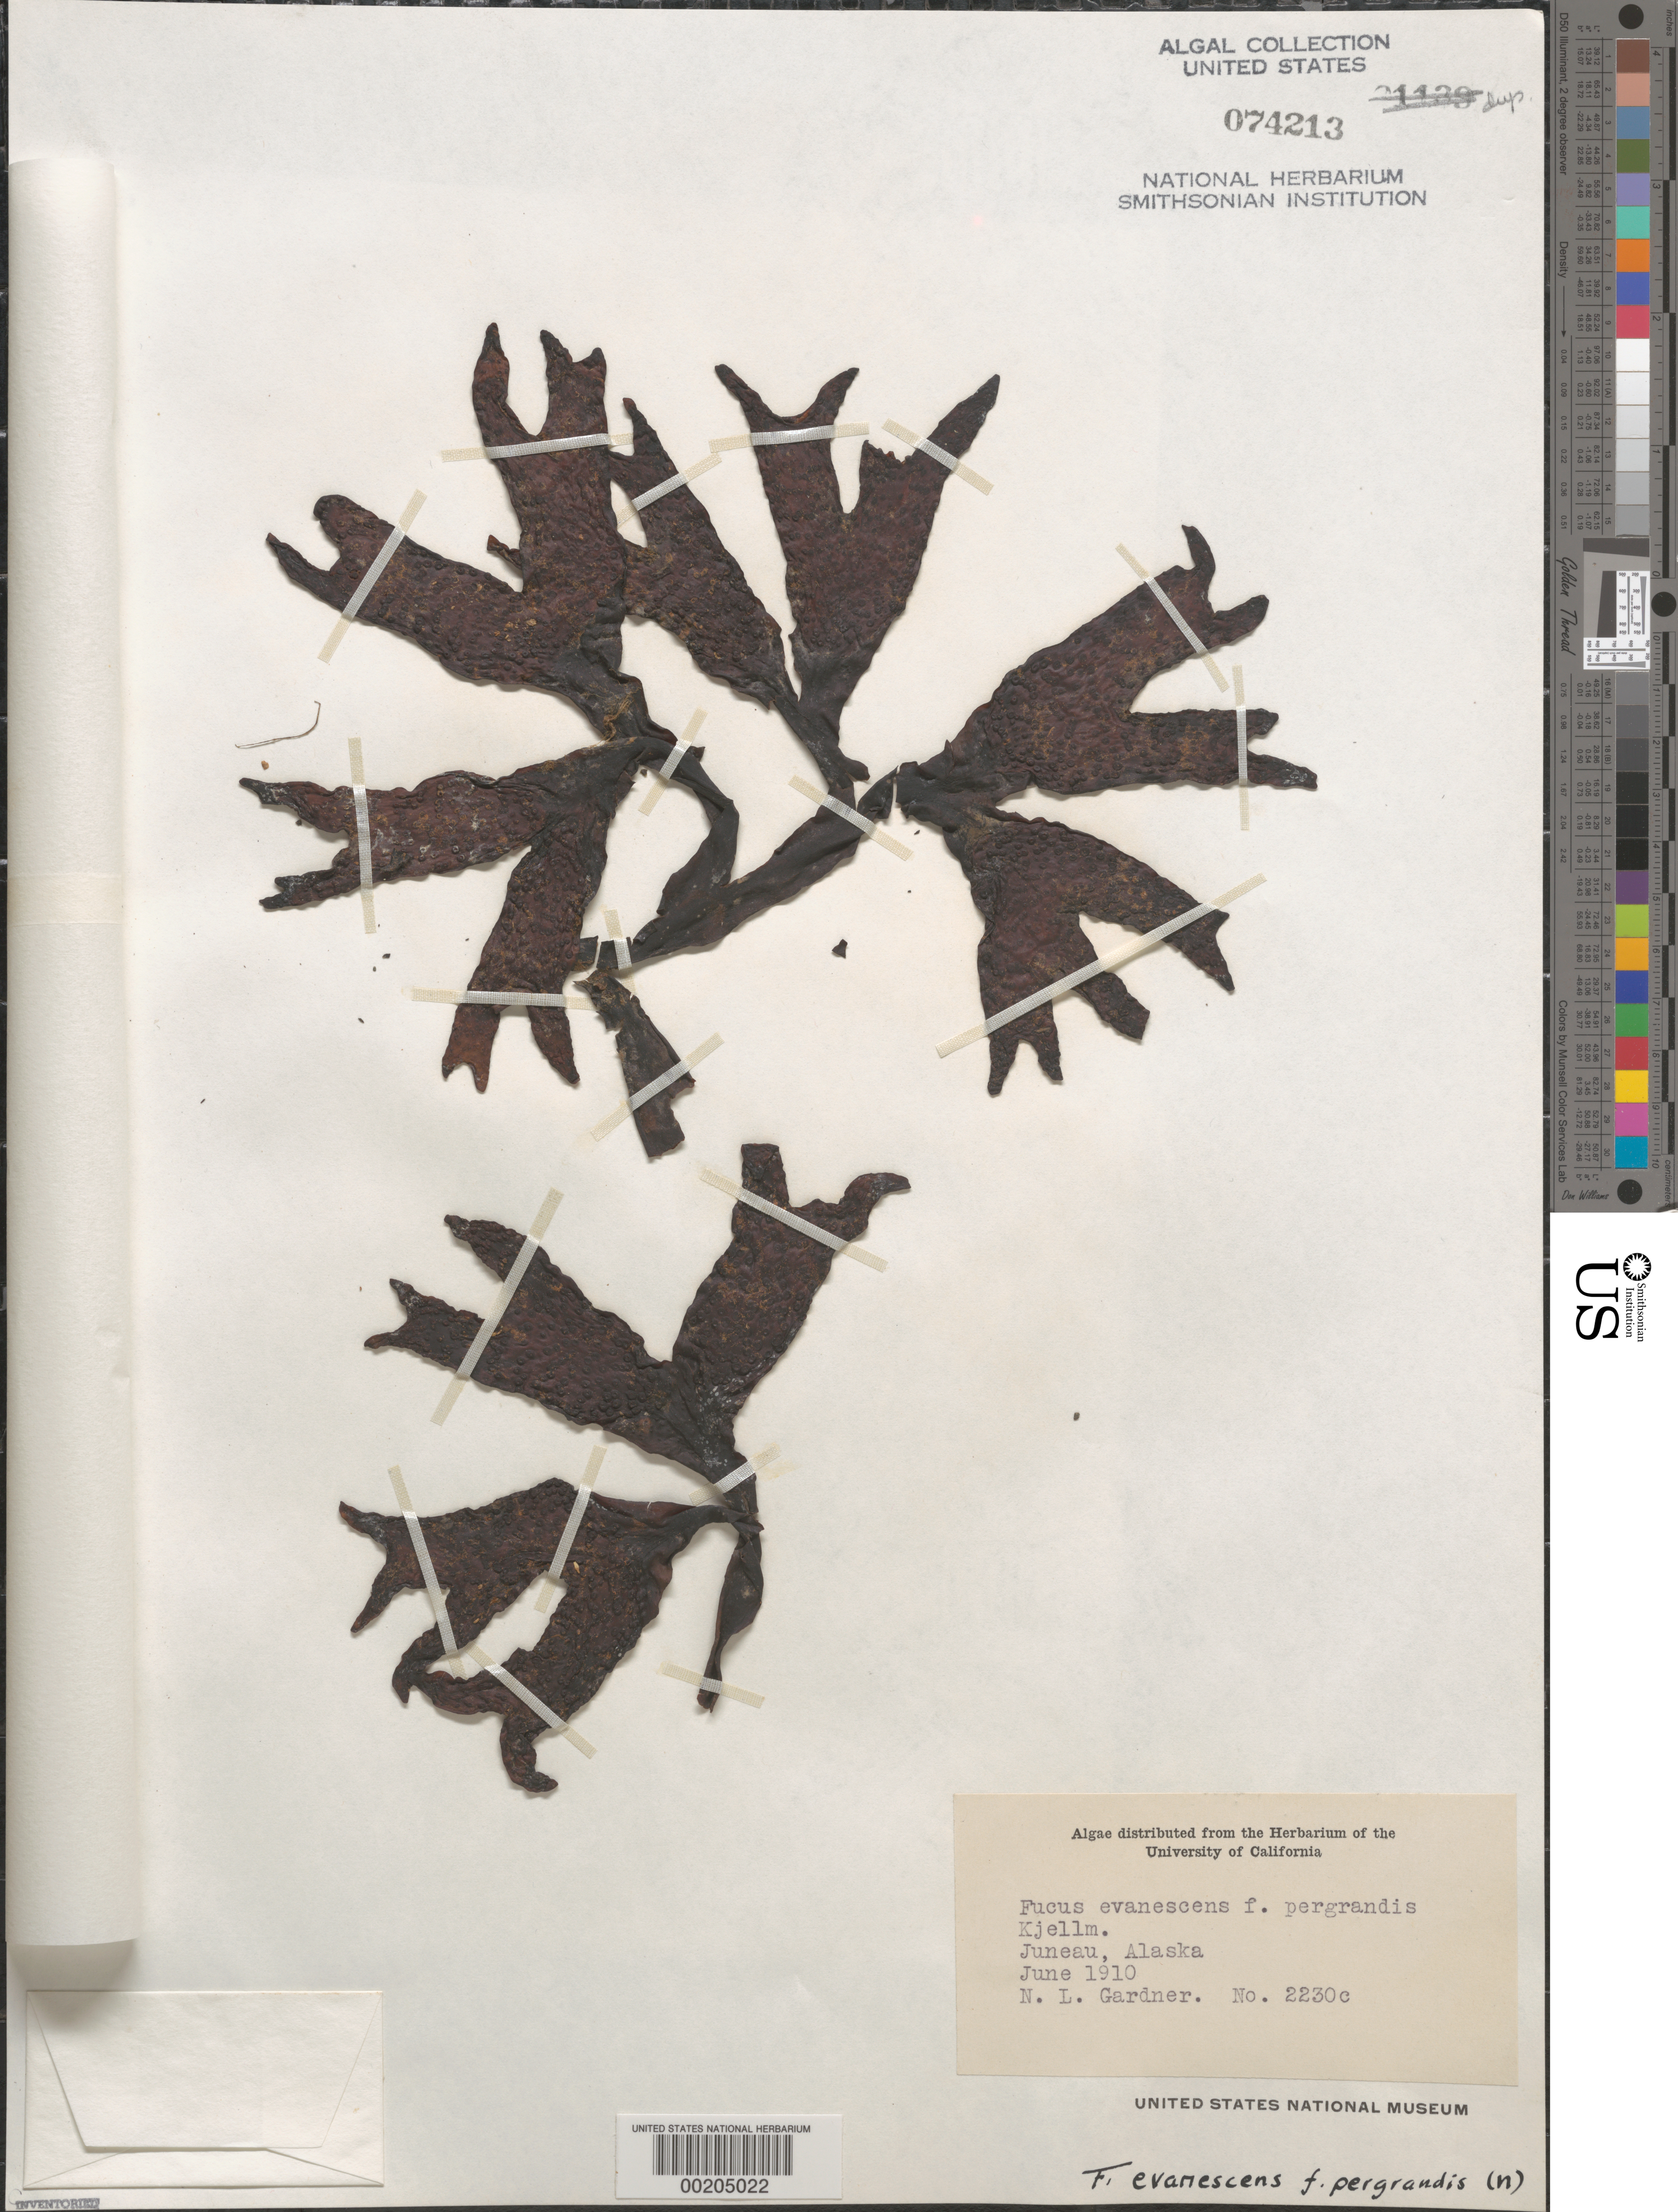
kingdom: Chromista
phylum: Ochrophyta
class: Phaeophyceae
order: Fucales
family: Fucaceae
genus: Fucus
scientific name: Fucus distichus subsp. evanescens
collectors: N. Gardner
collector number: NLG 2230c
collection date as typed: Jun 1910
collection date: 1910-06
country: United States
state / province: Alaska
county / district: Juneau Division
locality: Juneau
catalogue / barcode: US 74213